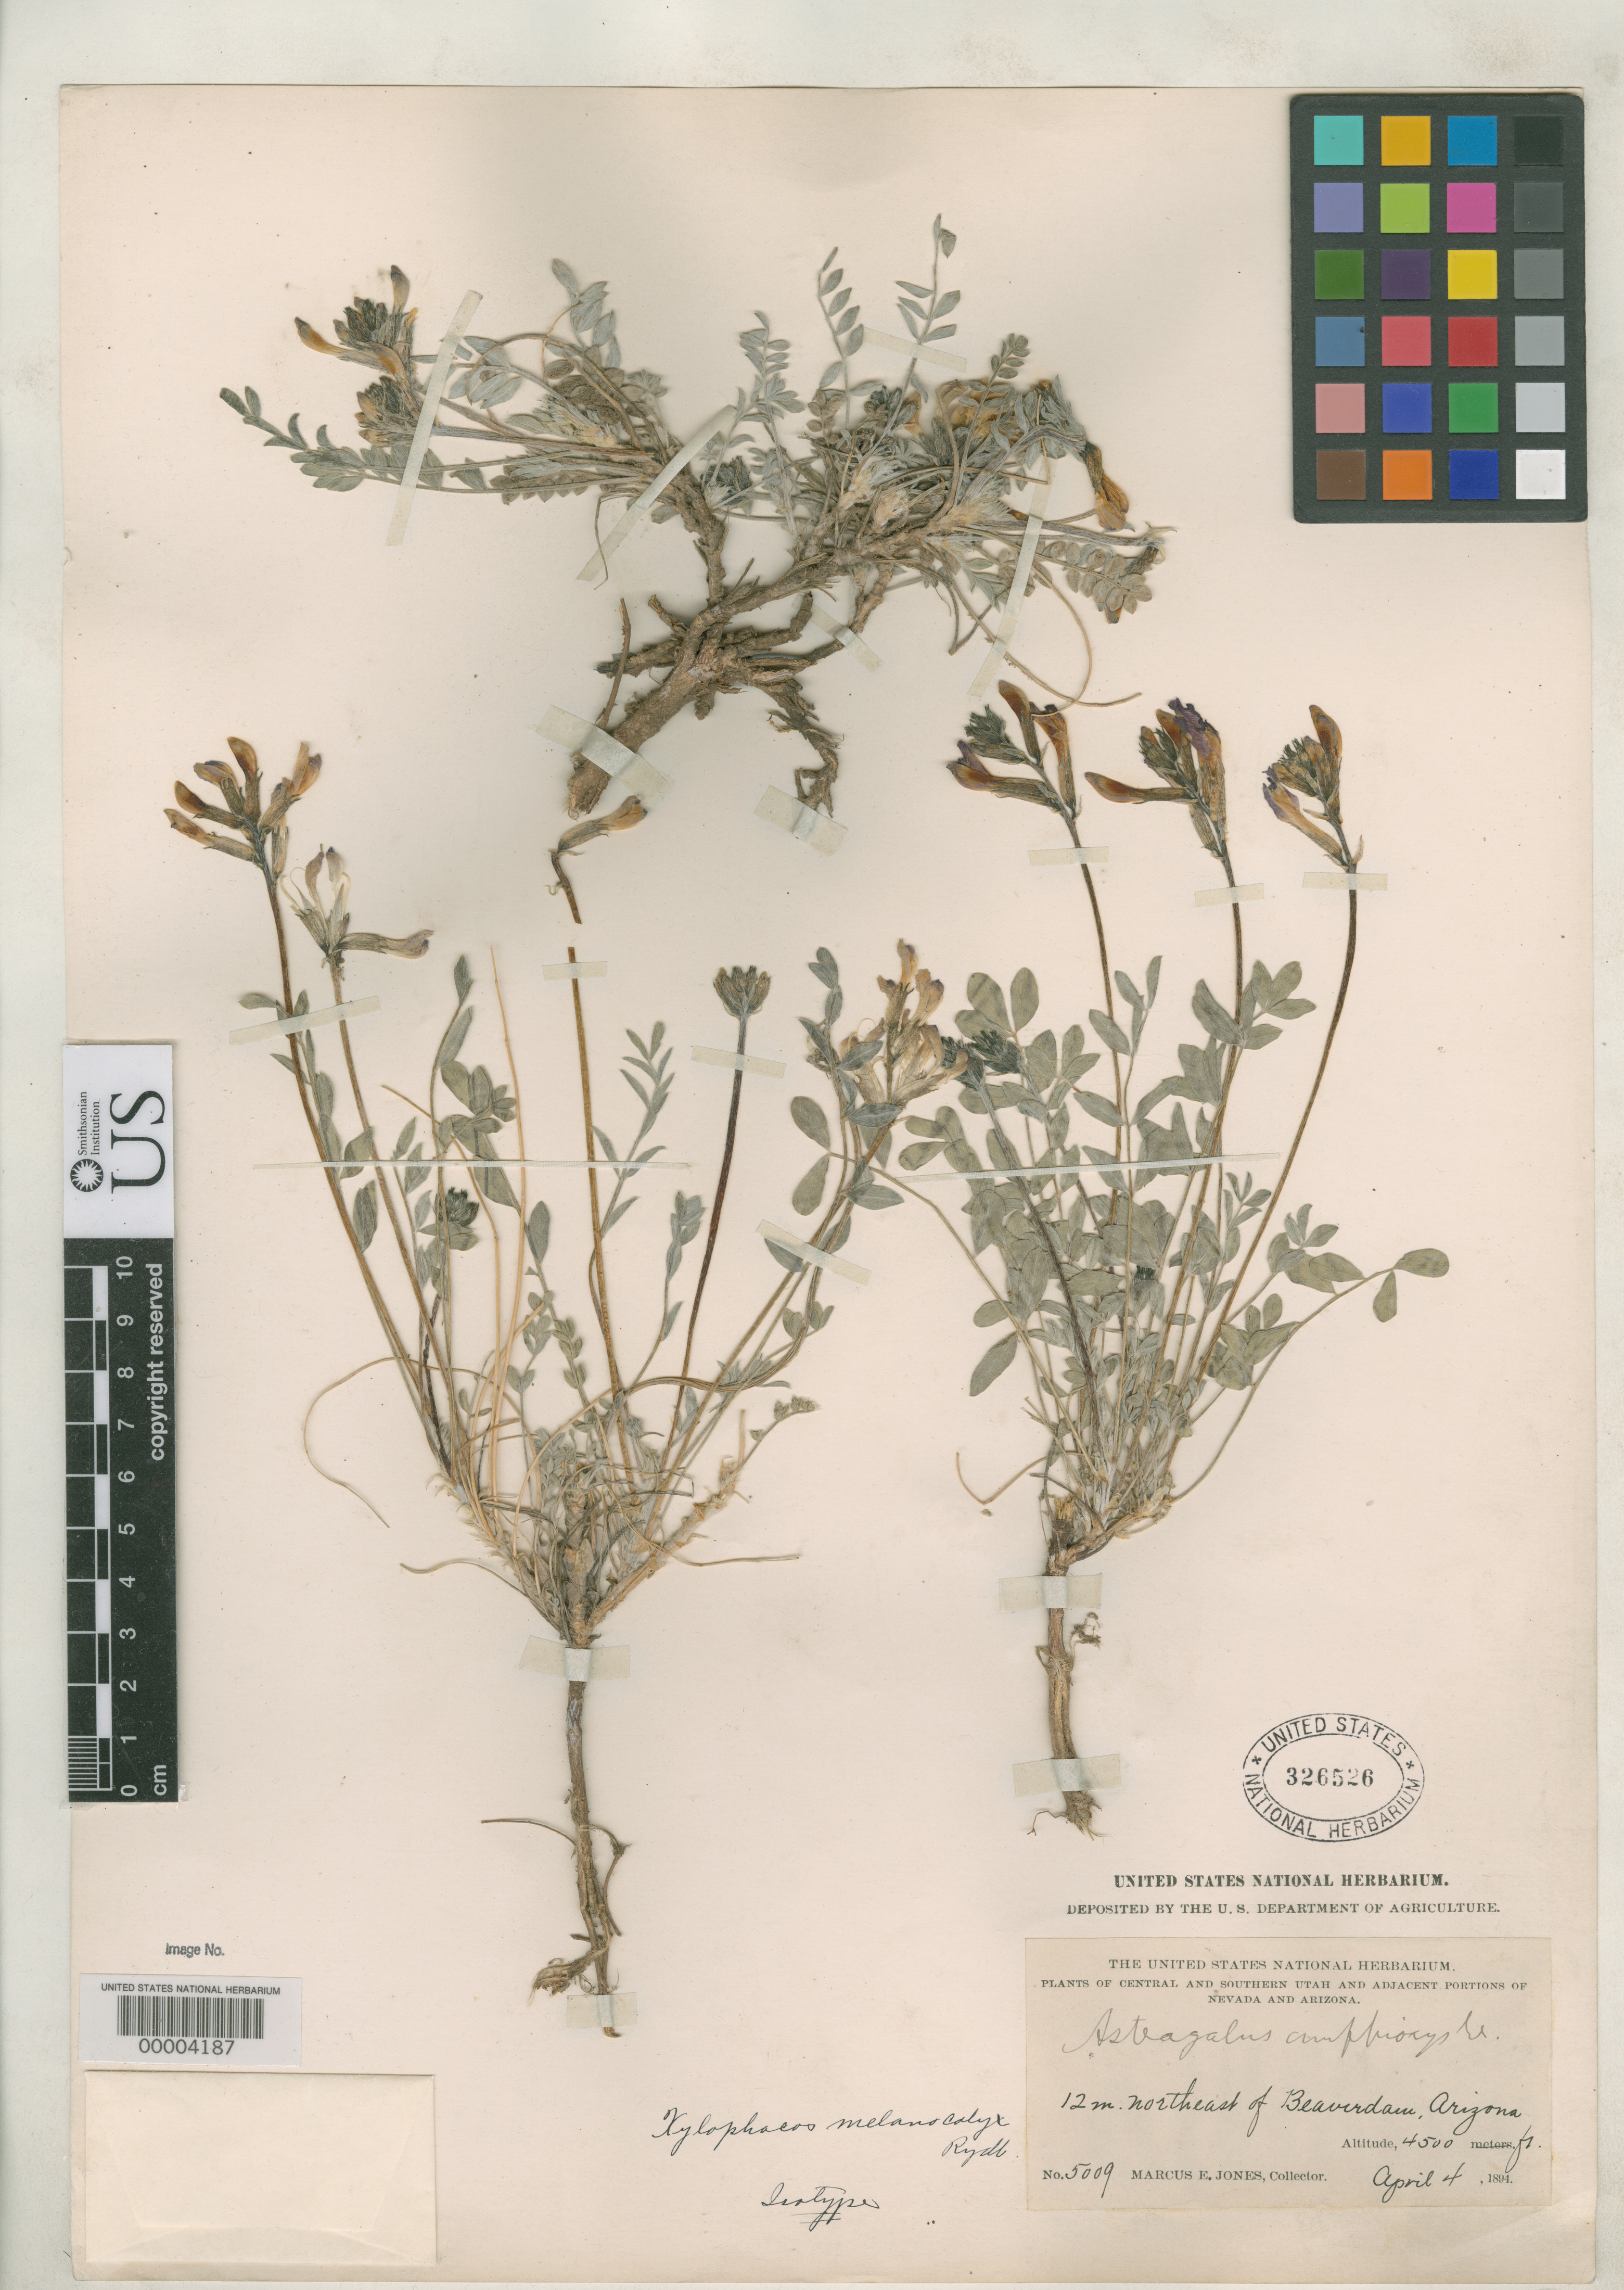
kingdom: Plantae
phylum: Tracheophyta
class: Magnoliopsida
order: Fabales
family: Fabaceae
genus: Xylophacos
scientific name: Xylophacos melanocalyx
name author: Rydb.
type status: Isotype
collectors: M. E. Jones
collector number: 5009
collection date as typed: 04 Apr 1894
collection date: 1894-04-04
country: United States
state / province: Utah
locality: Copper mine, W of St. George, Utah NE of Beaver Dam, Arizona.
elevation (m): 1372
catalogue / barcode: US 326526